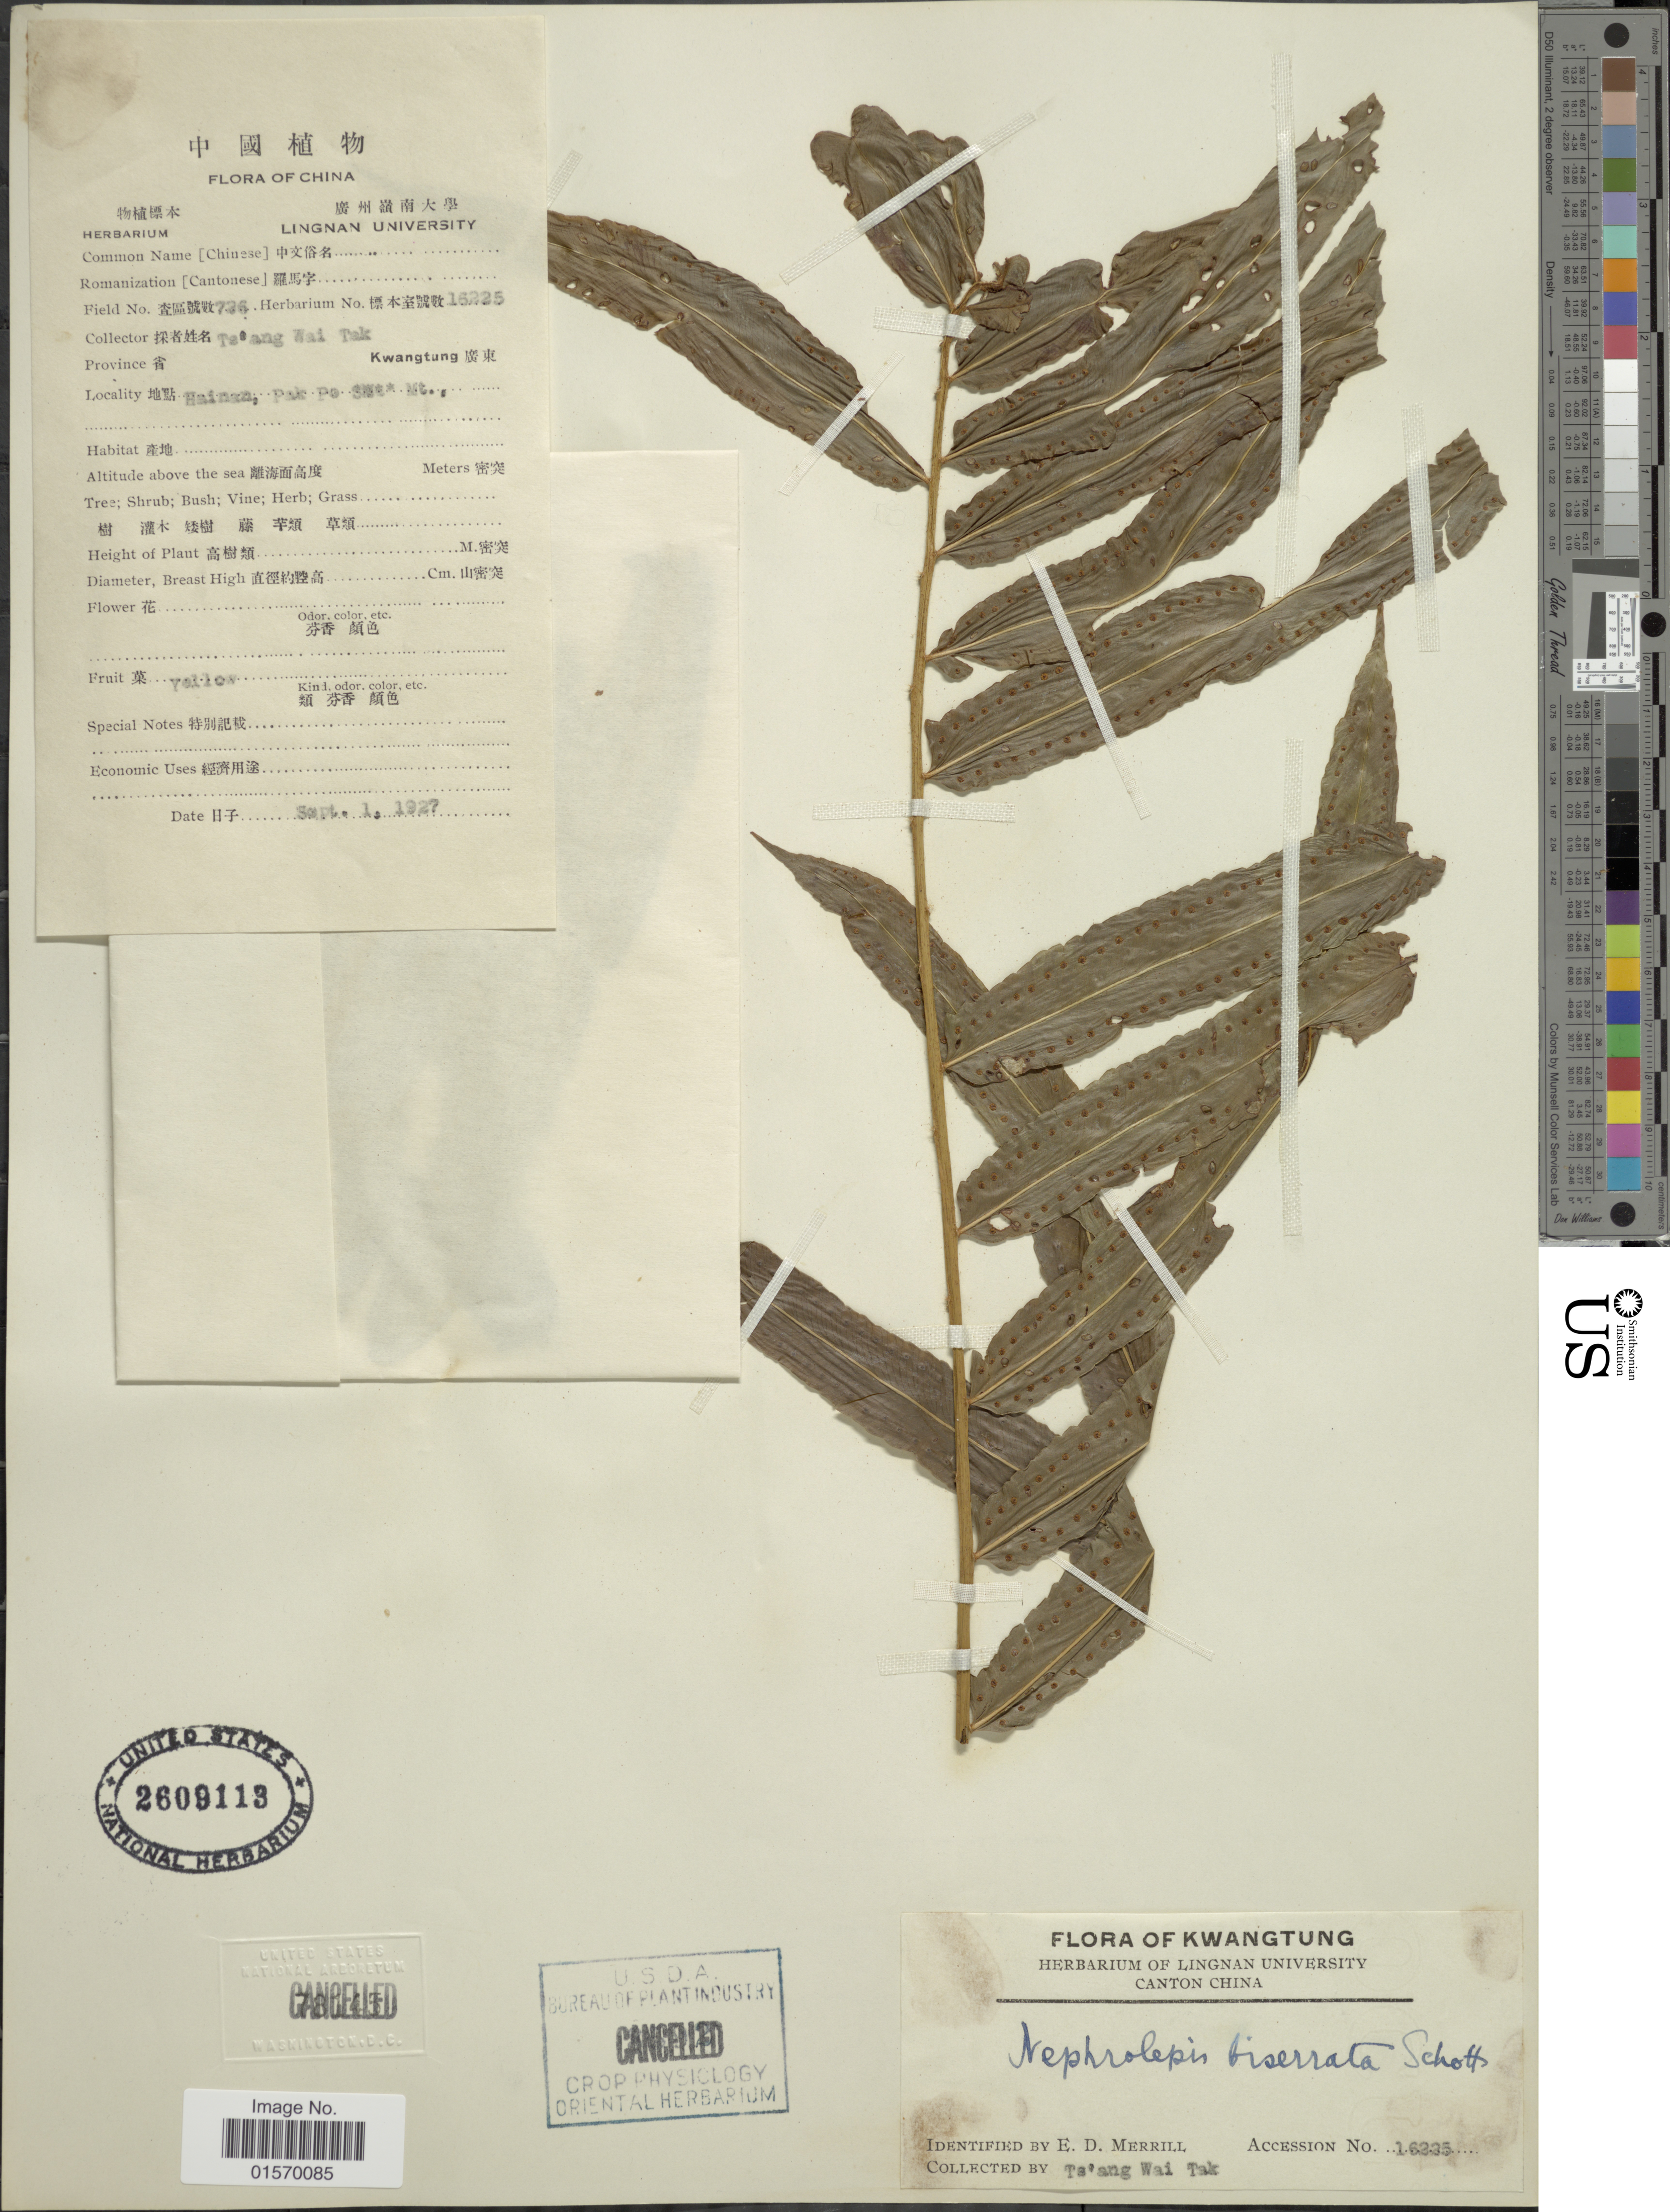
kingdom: Plantae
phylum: Tracheophyta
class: Polypodiopsida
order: Polypodiales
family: Nephrolepidaceae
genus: Nephrolepis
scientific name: Nephrolepis biserrata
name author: (Sw.) Schott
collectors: W. T. Tsang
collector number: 736/16225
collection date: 1927-09-01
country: China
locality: Province Kwangtung. Hainan, Pak Po S Mt. [interpreted]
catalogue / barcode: US 2609113